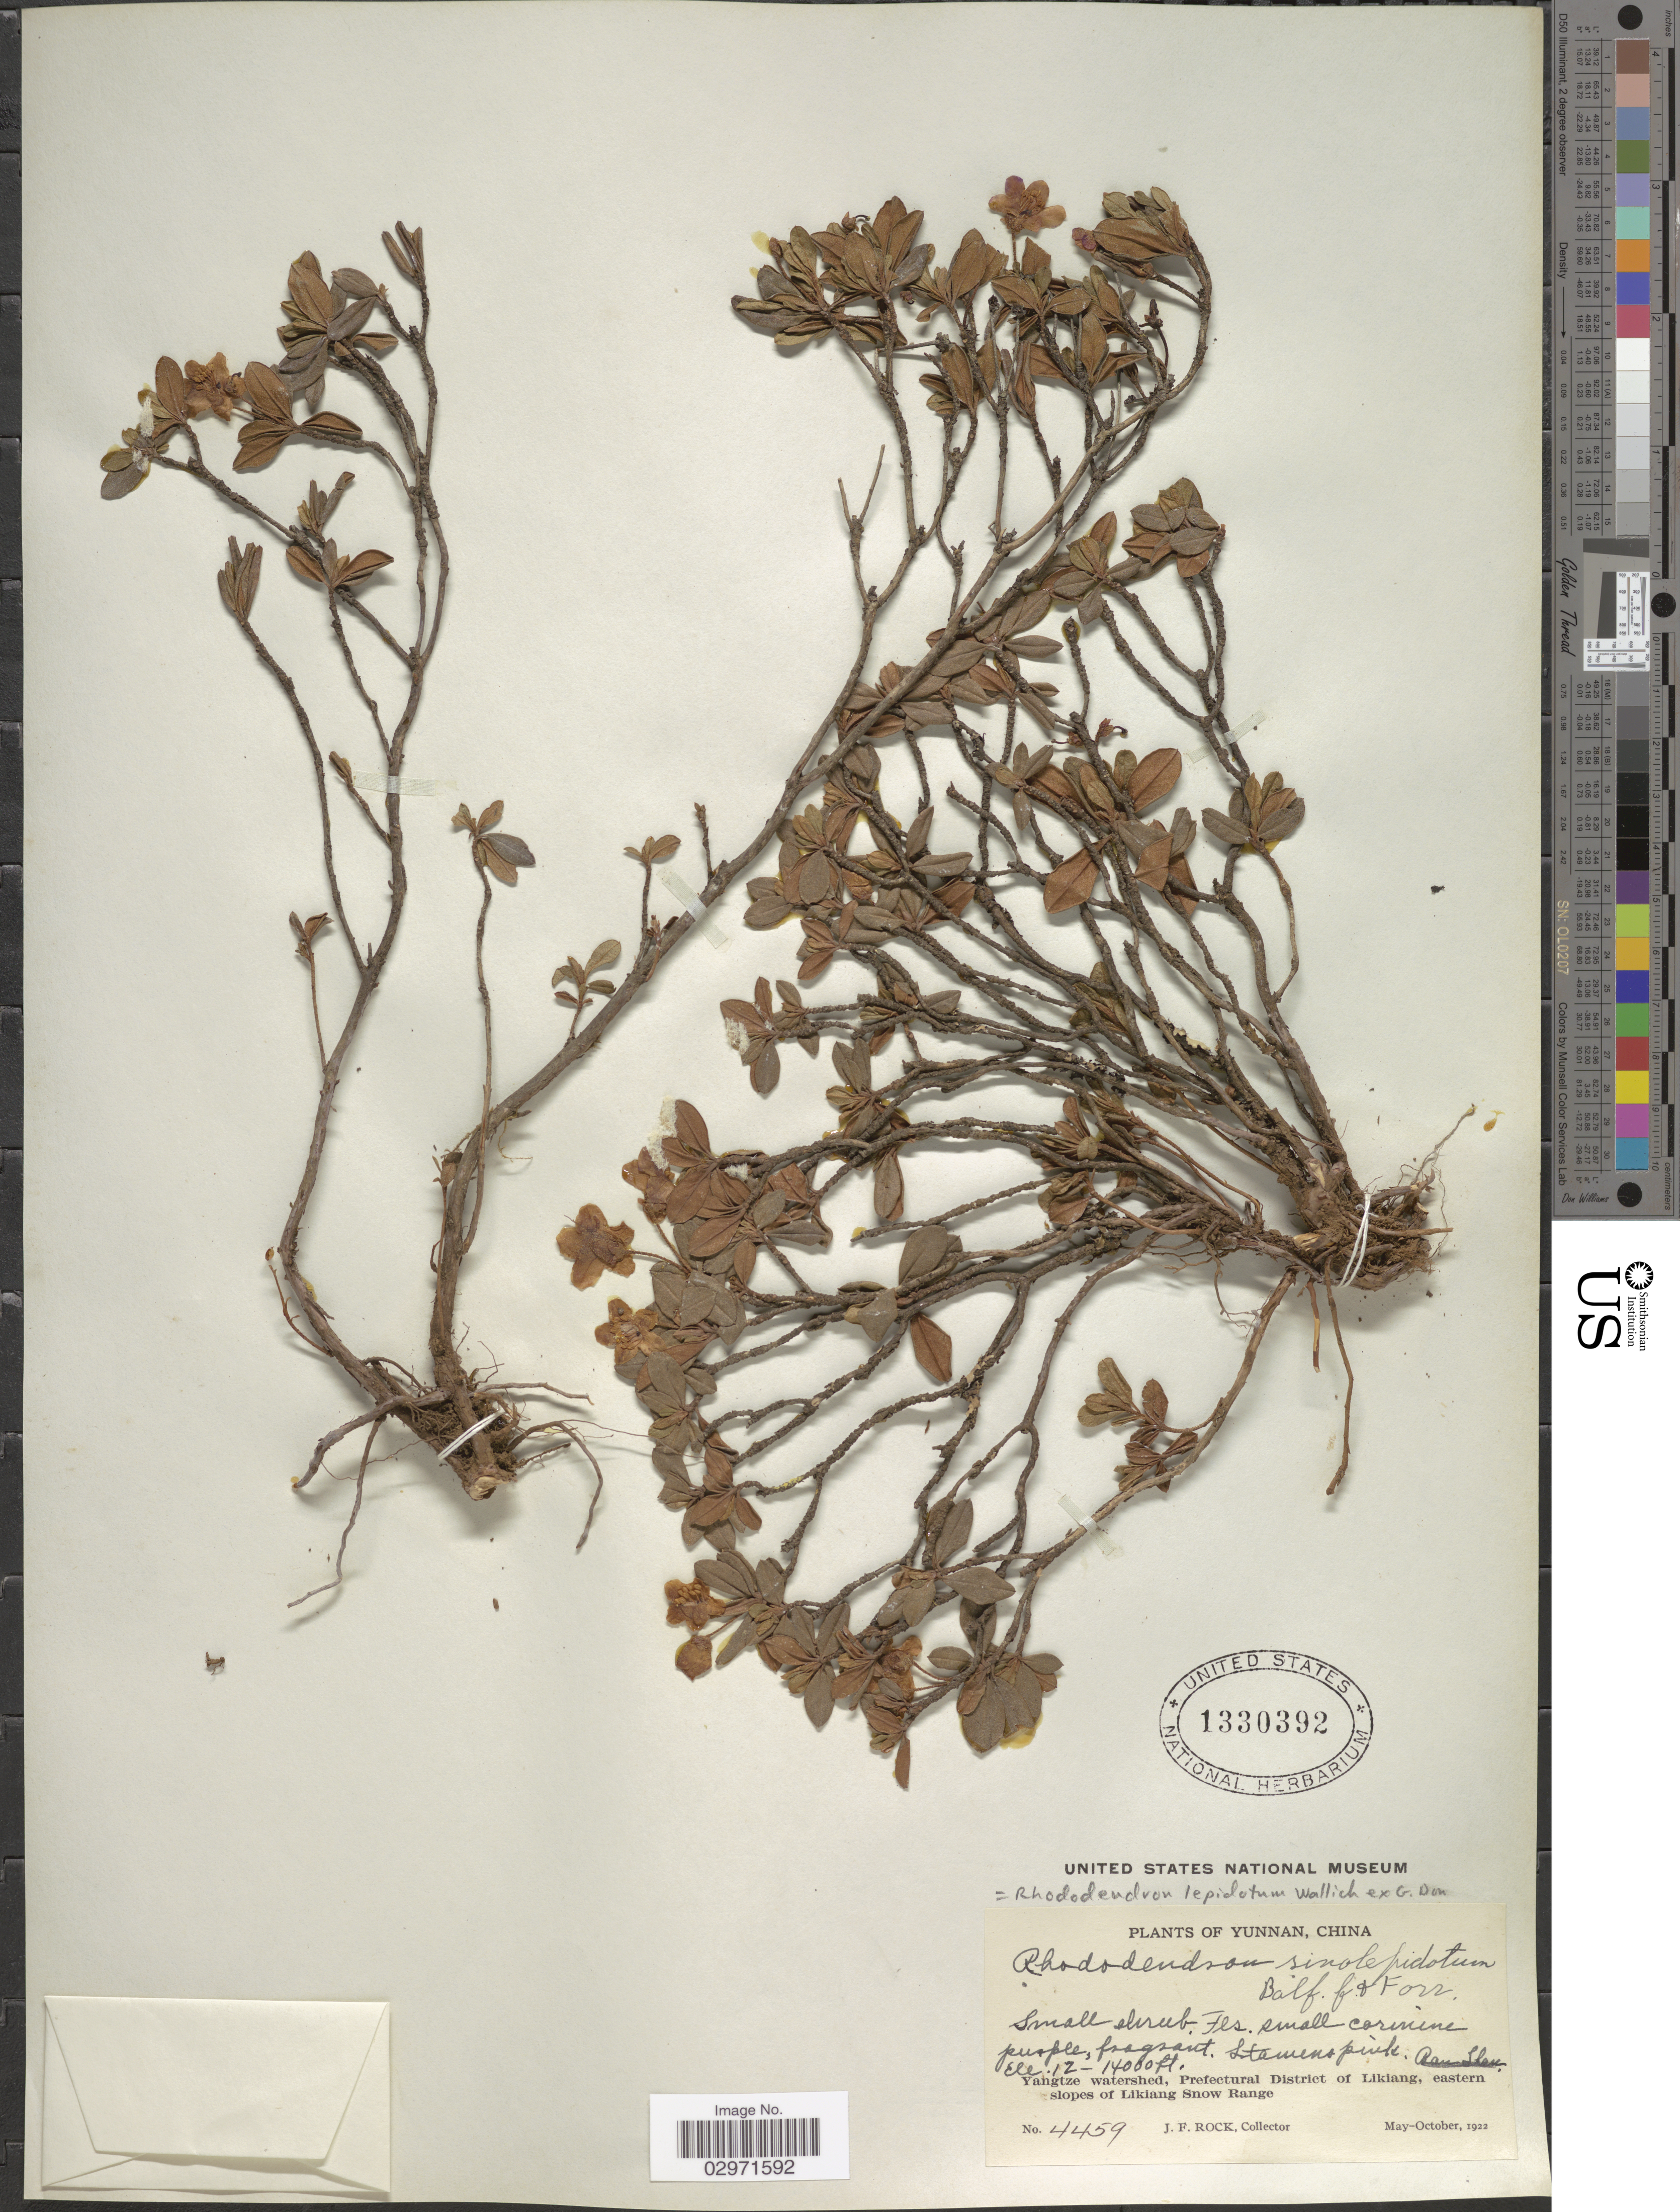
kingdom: Plantae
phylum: Tracheophyta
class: Magnoliopsida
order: Ericales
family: Ericaceae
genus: Rhododendron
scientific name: Rhododendron lepidotum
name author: Wall. ex G. Don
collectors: J. Rock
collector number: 4459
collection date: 1922-05/1922-10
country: China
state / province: Yunnan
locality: Yangtze watershed, Prefectural District of Likiang, eastern slopes of Likiang Snow Range.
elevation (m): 3658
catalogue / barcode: US 1330392